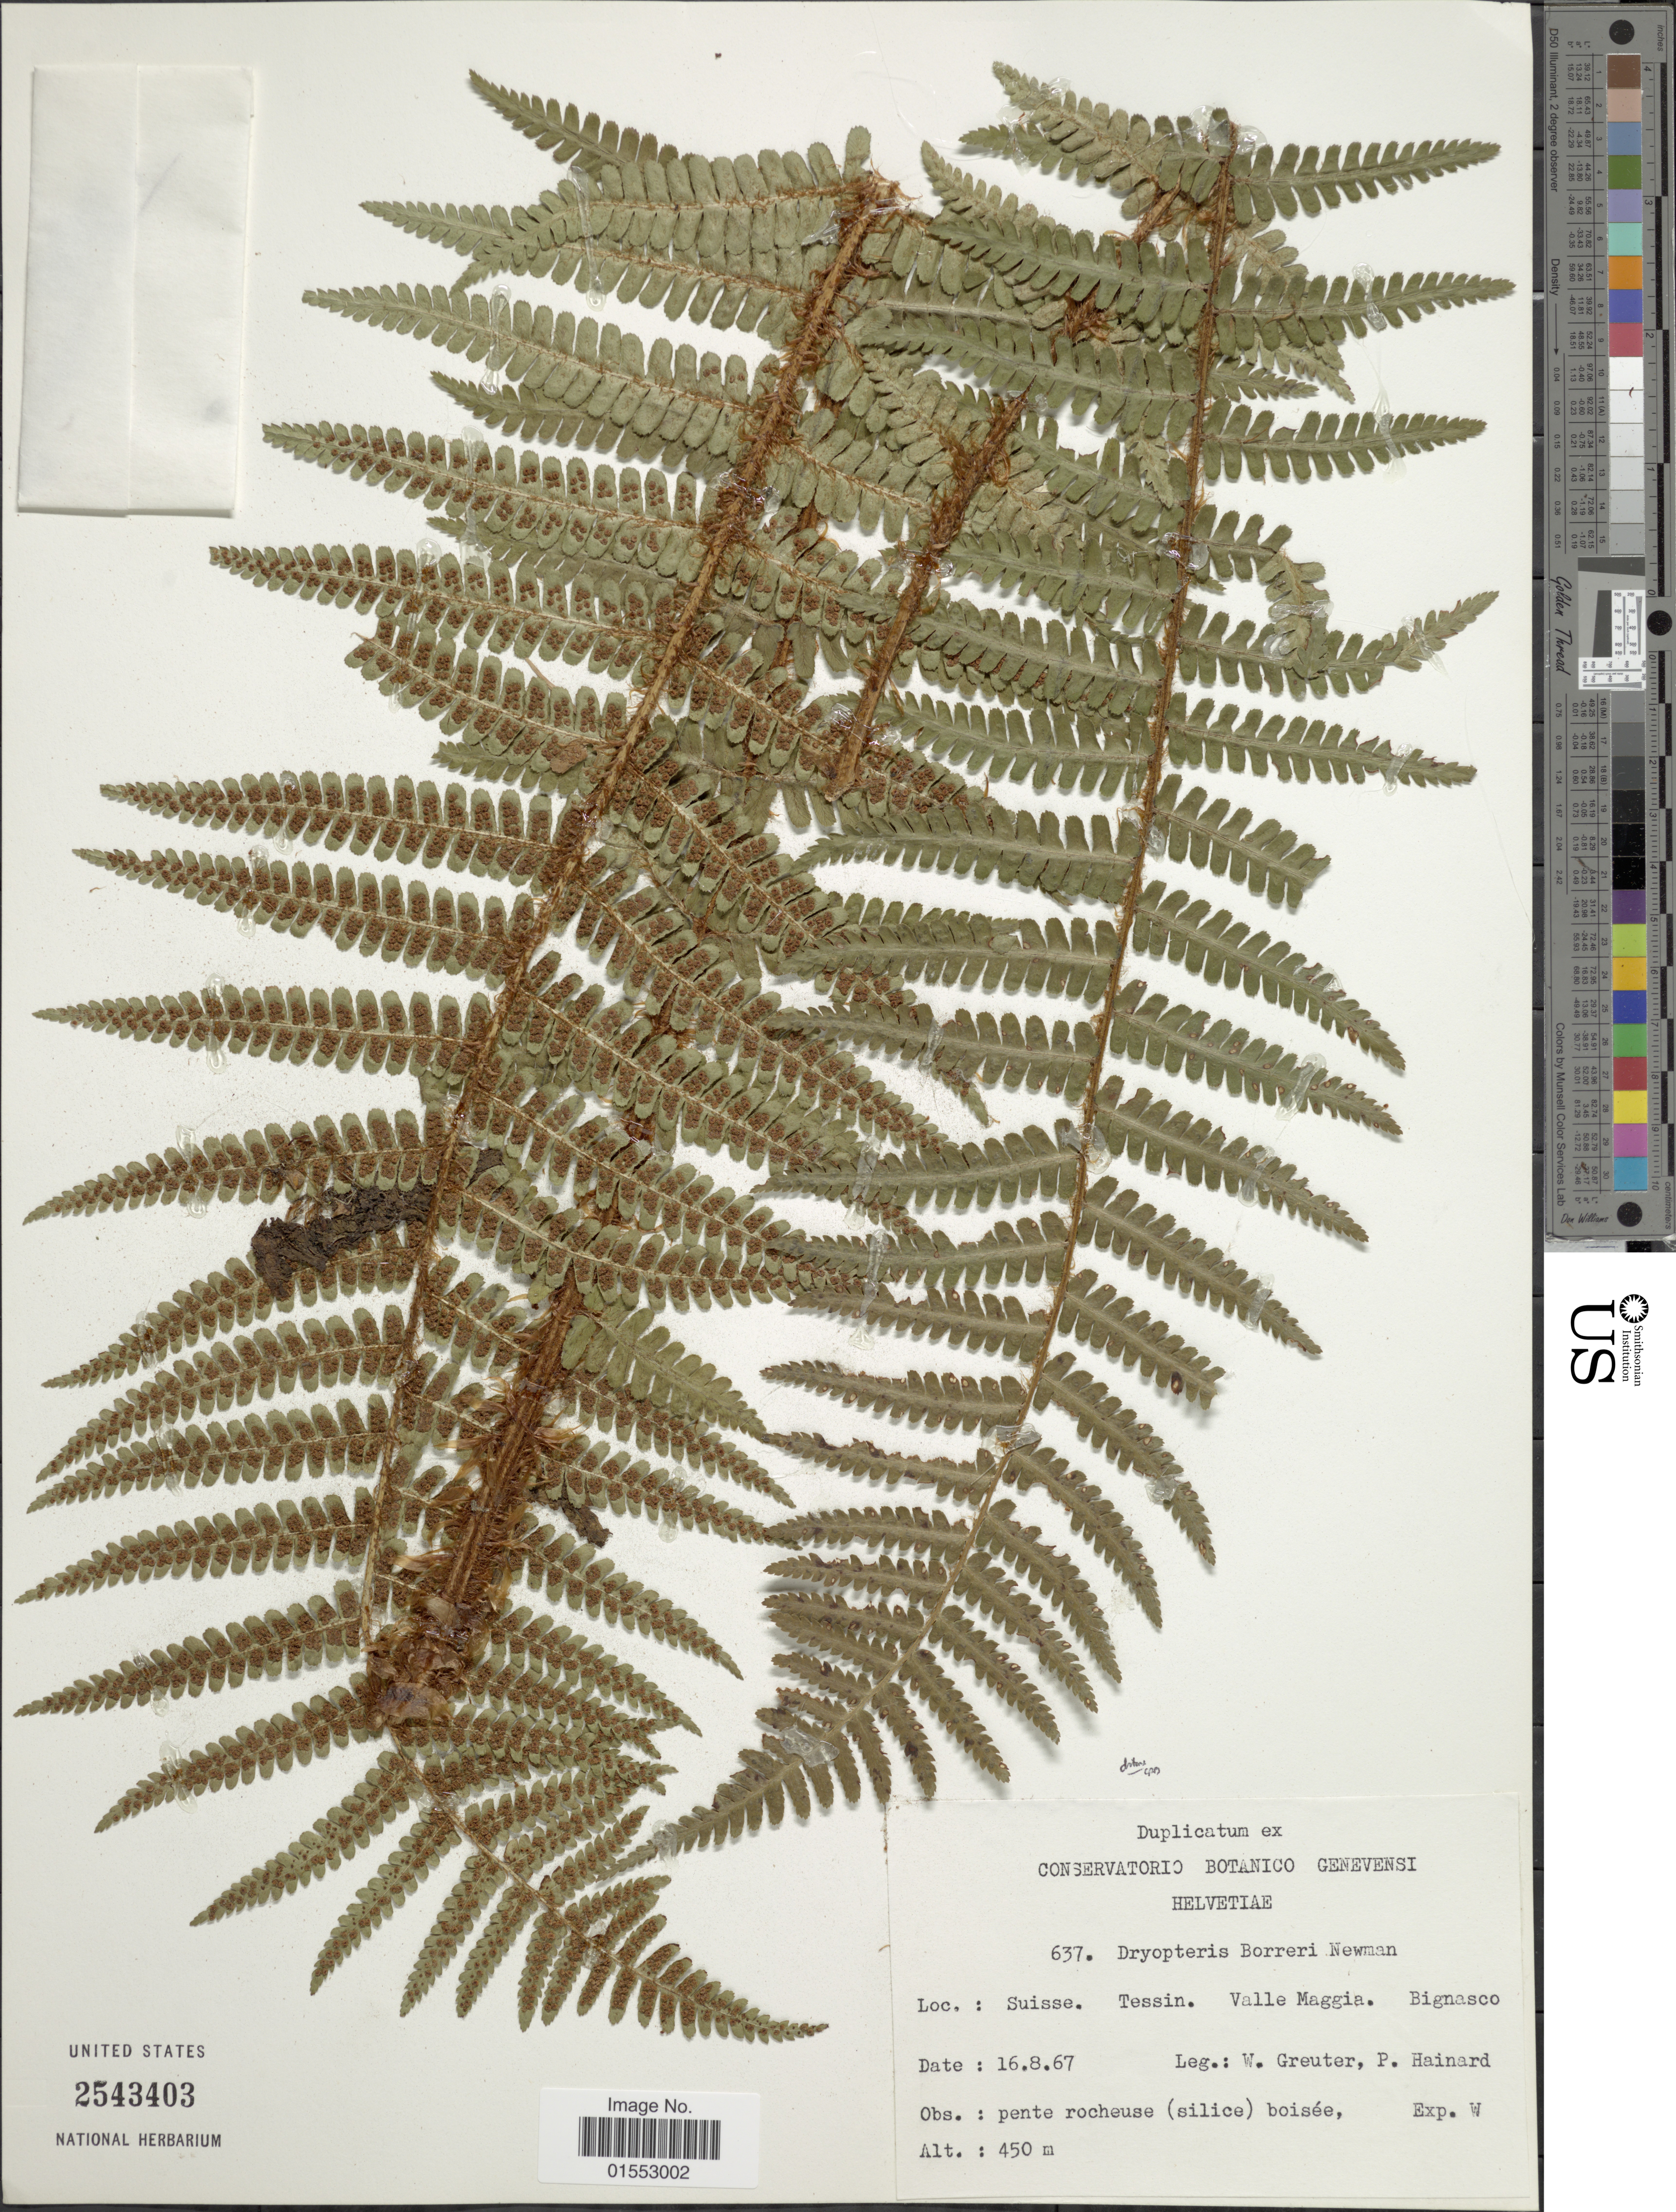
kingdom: Plantae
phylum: Tracheophyta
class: Polypodiopsida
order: Polypodiales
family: Dryopteridaceae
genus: Dryopteris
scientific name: Dryopteris affinis subsp. affinis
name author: (Lowe) Fraser-Jenk.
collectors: W. Greuter & P. Hainard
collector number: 637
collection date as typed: Transcribed d/m/y: 16/8/67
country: Switzerland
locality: Suisse. Tessin, Valle Maggia. Bignasco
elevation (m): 450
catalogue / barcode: US 2543403